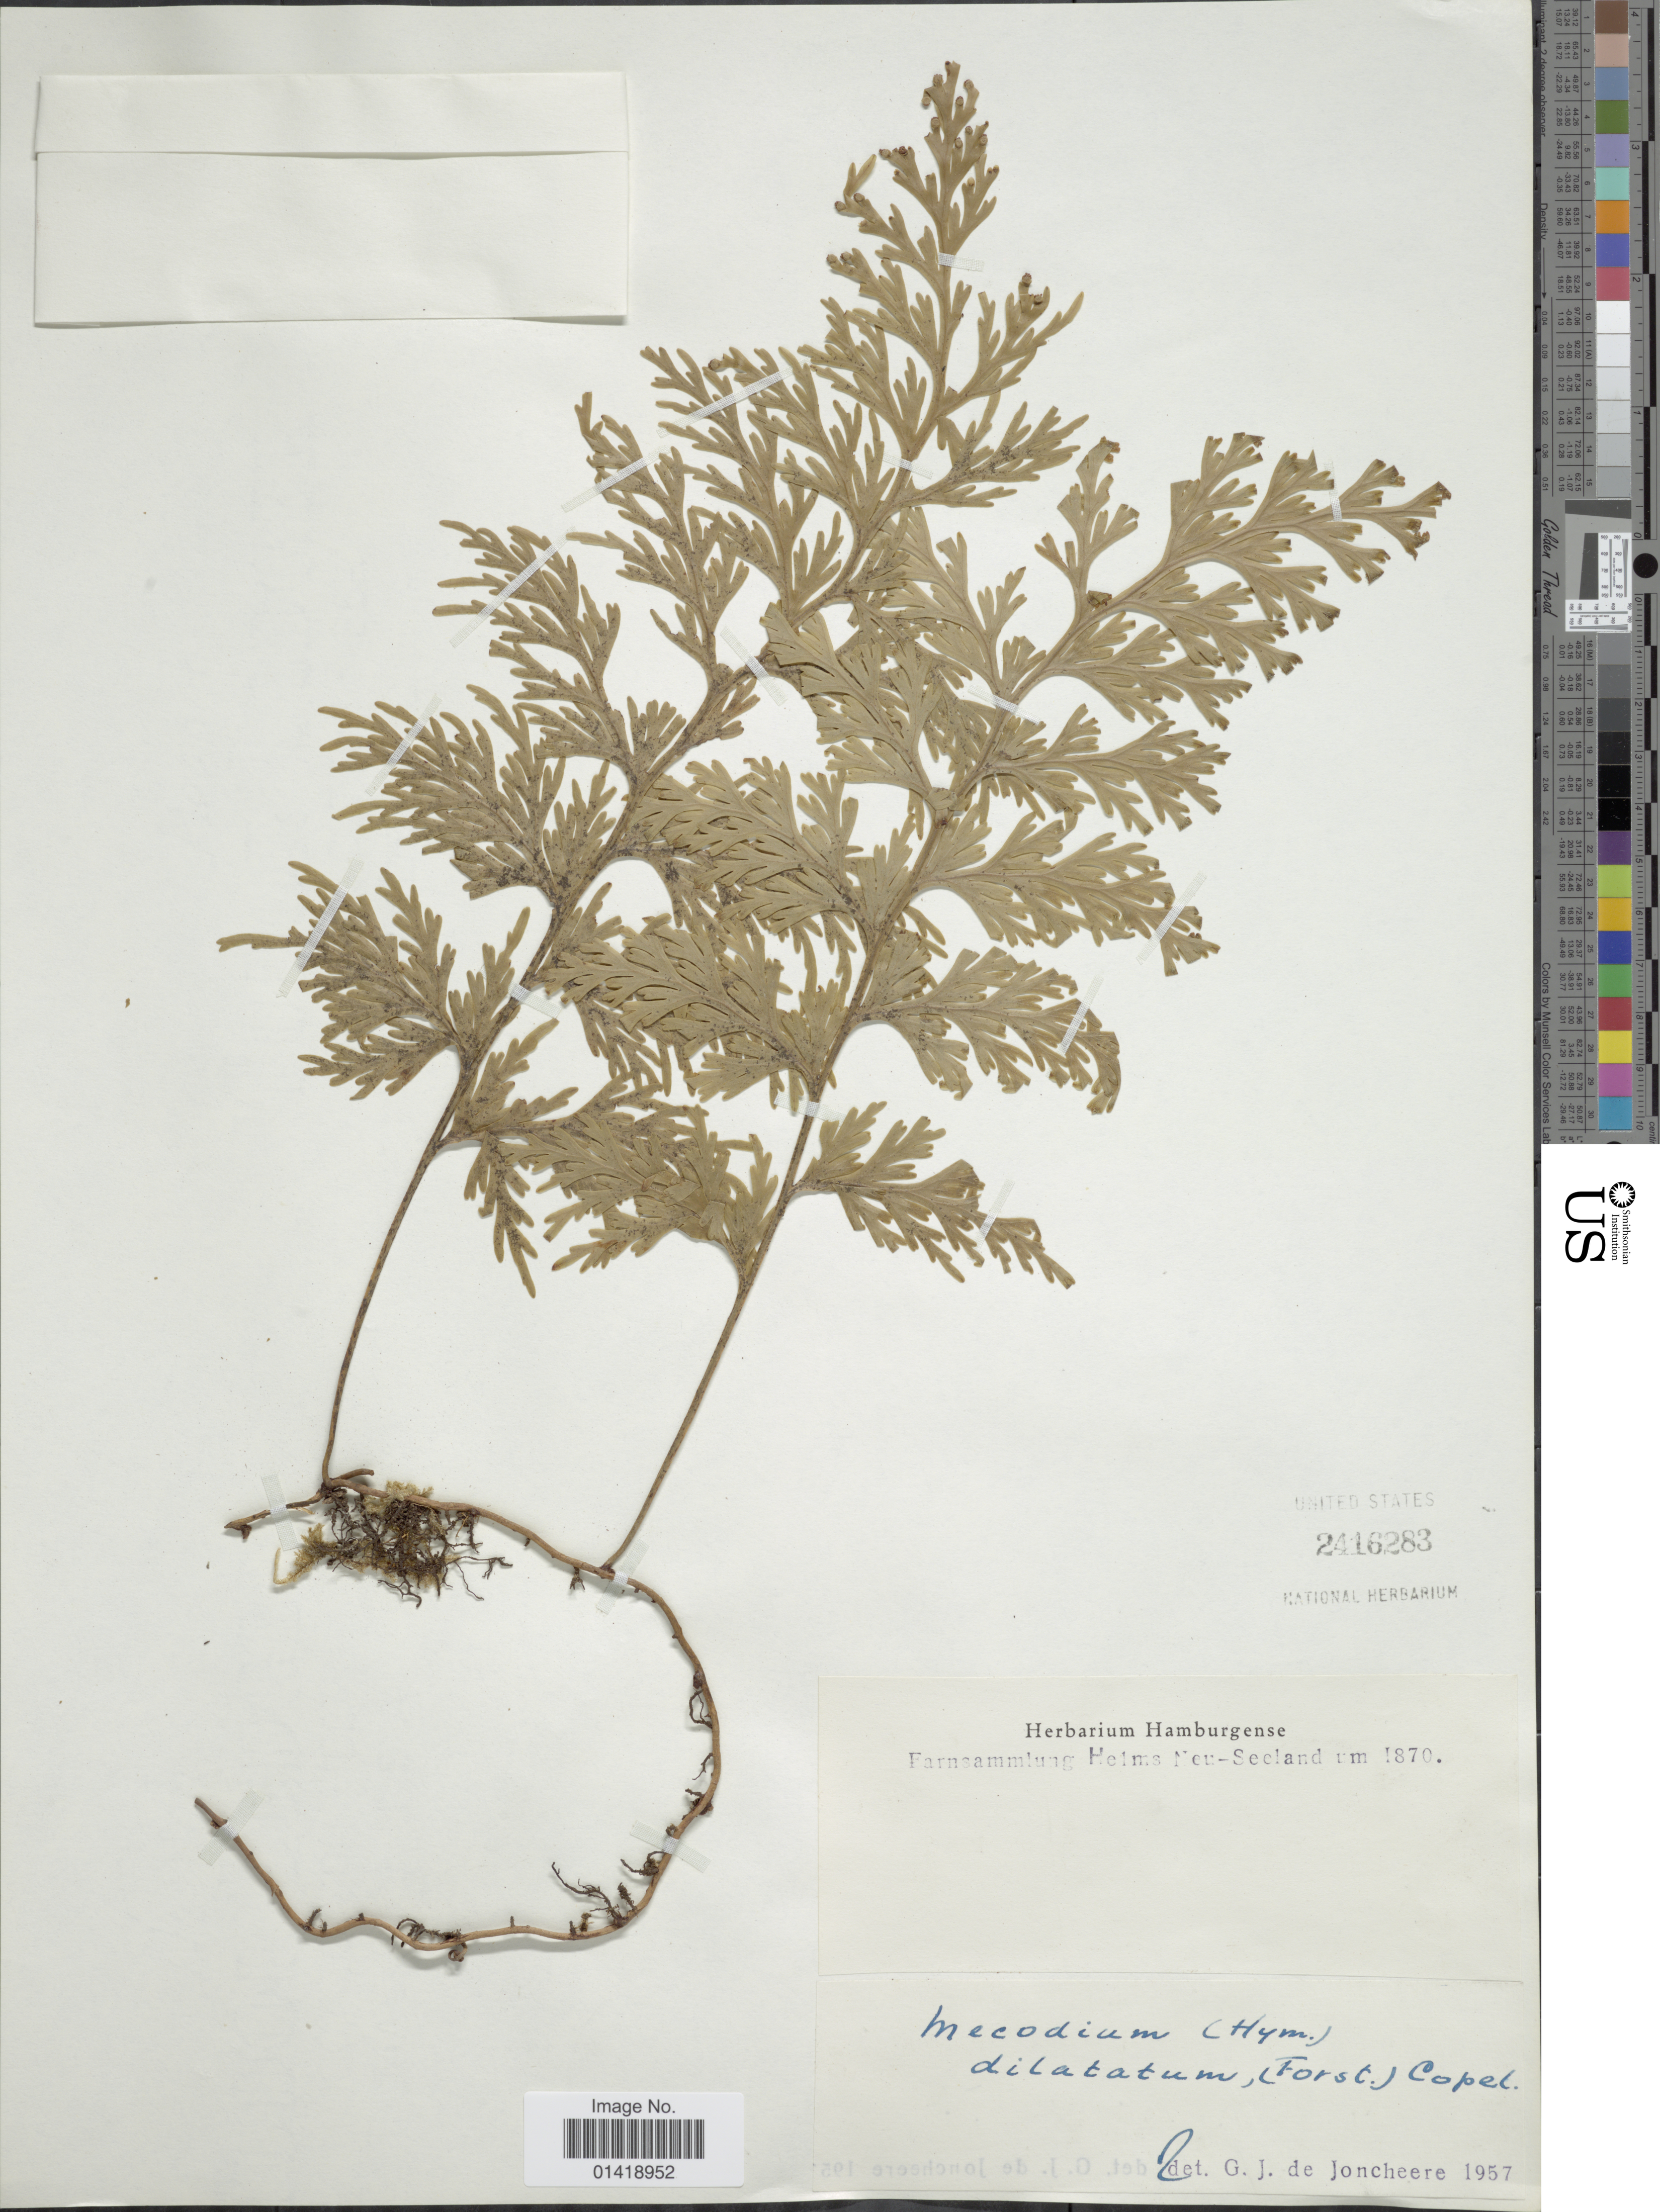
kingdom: Plantae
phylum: Tracheophyta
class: Polypodiopsida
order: Hymenophyllales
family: Hymenophyllaceae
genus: Hymenophyllum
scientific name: Hymenophyllum dilatatum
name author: Sw.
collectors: Helms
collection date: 1870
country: New Zealand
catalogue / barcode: US 2416283